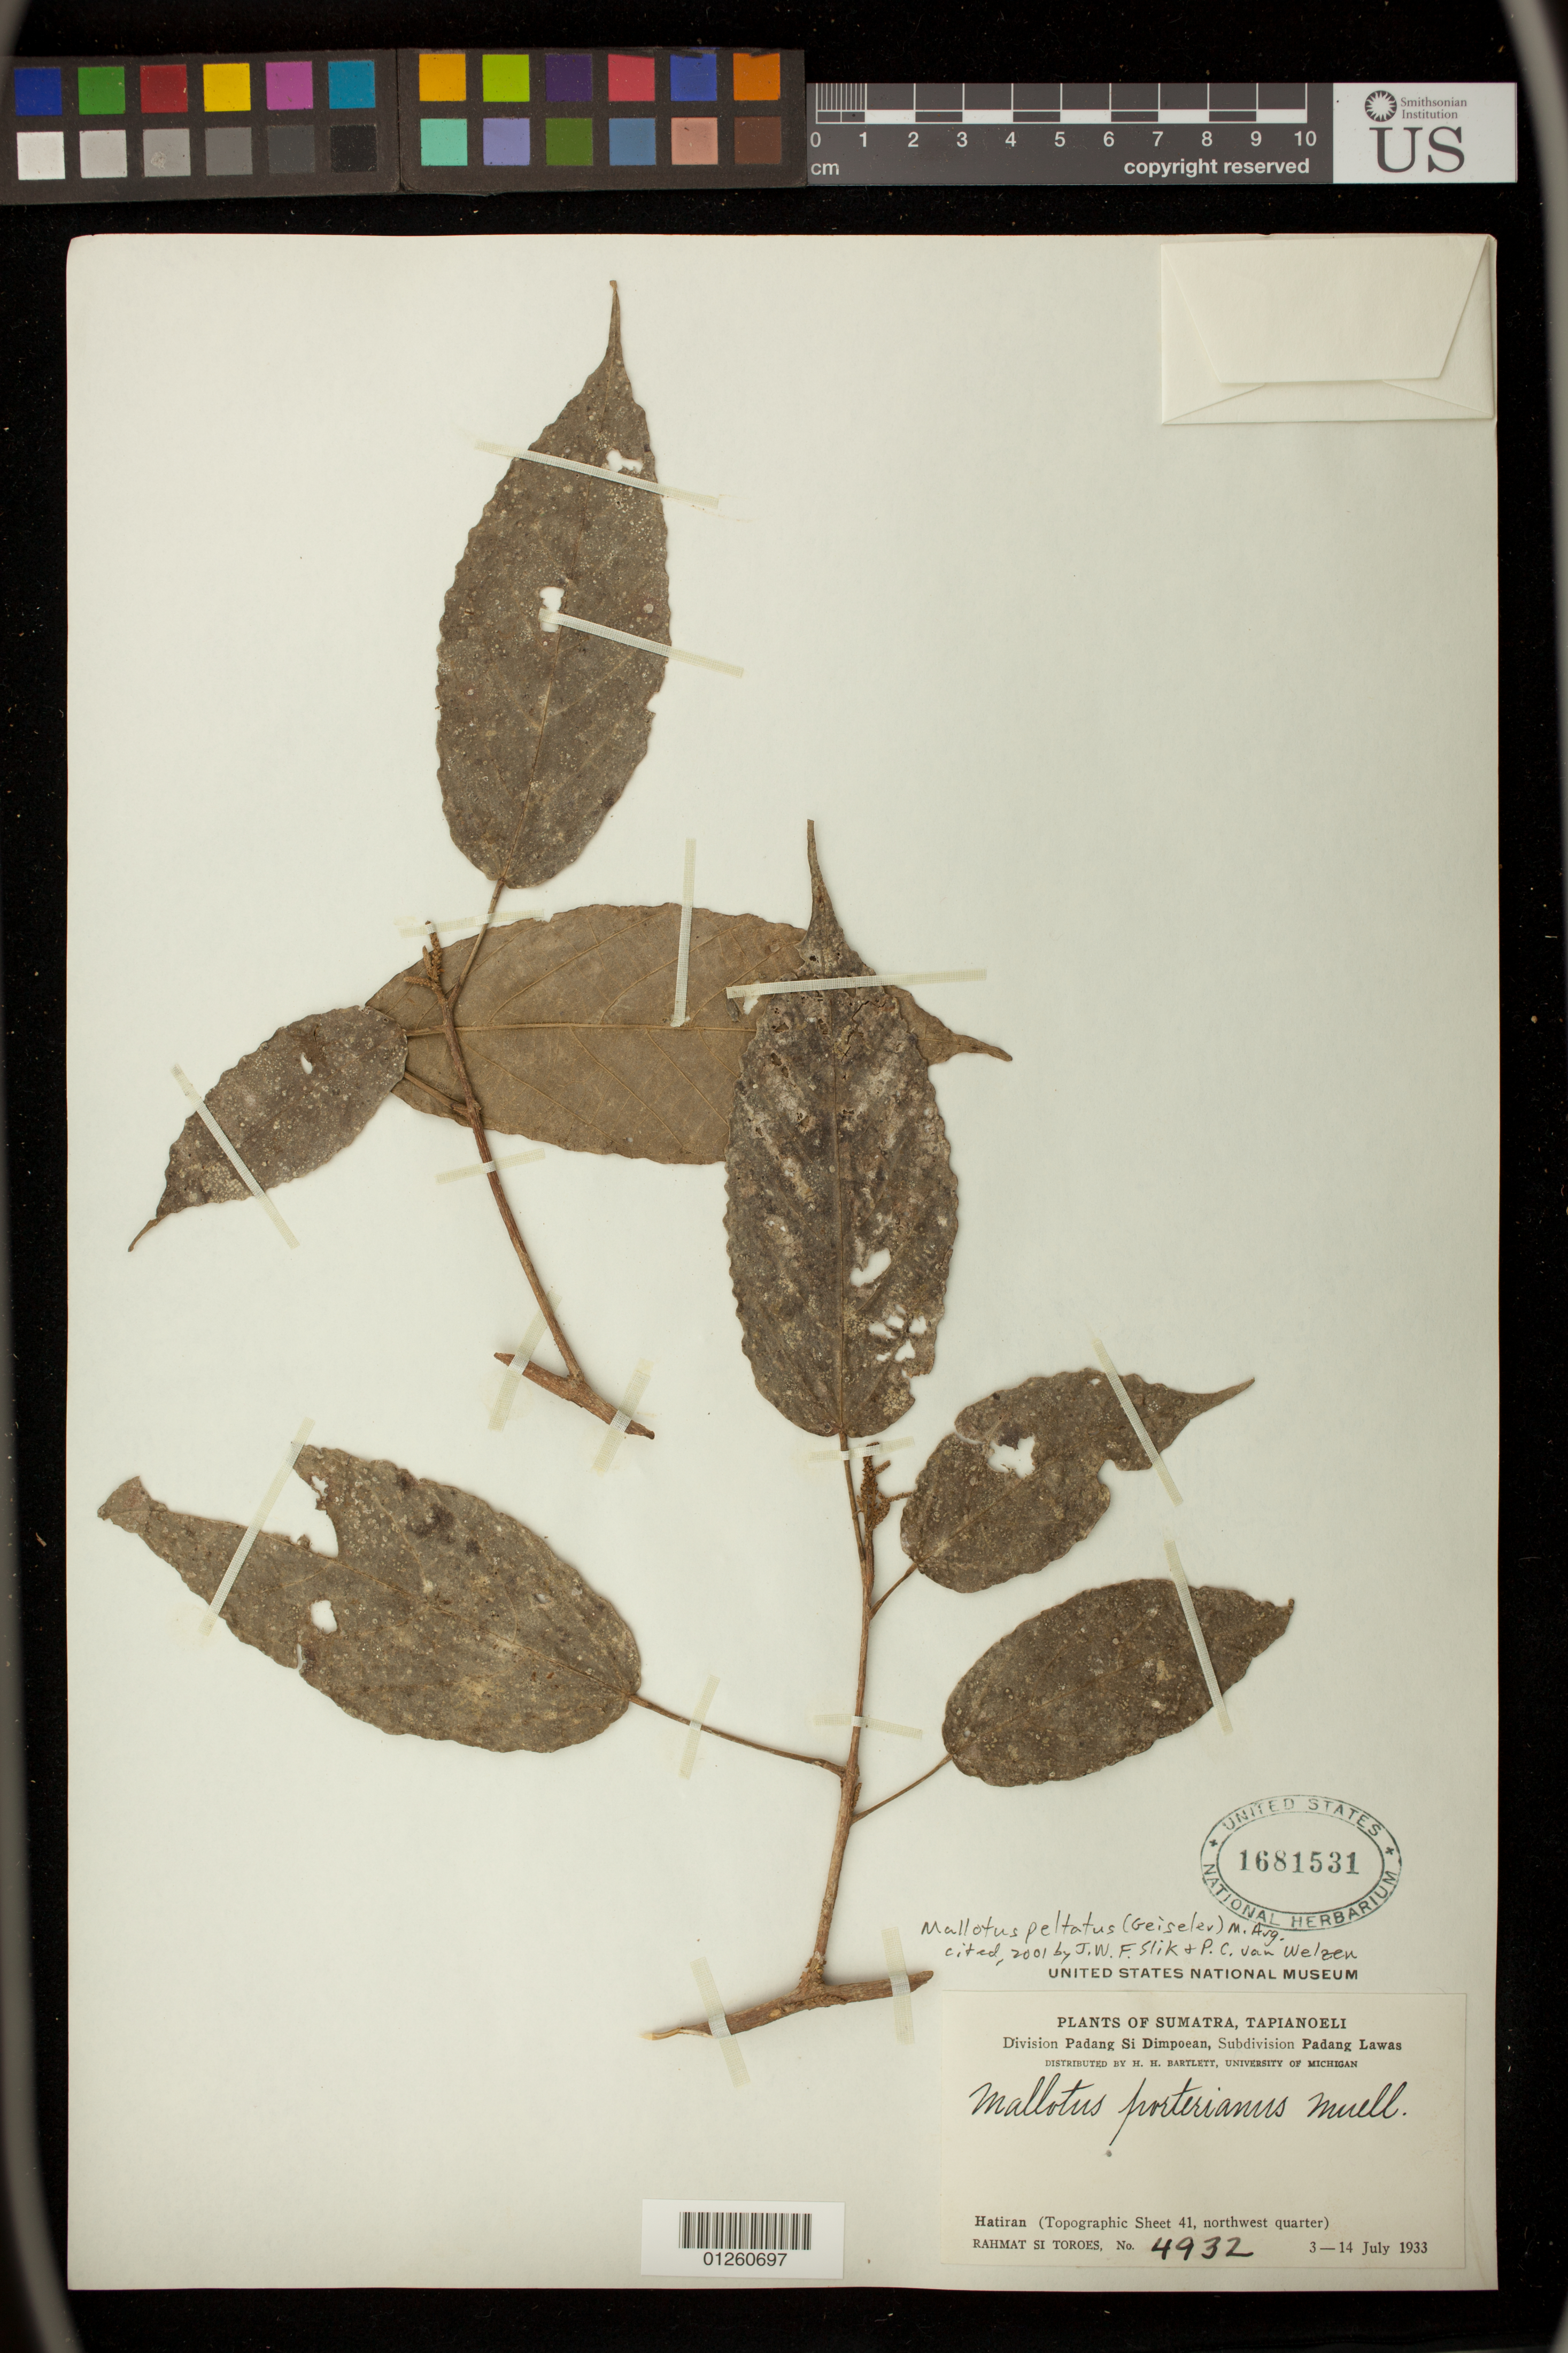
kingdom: Plantae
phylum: Tracheophyta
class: Magnoliopsida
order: Malpighiales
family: Euphorbiaceae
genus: Mallotus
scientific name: Mallotus peltatus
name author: (Geiseler) Müll. Arg.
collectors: Rahmat Si Boeea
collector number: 4932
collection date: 1933-07-03/1933-07-14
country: Indonesia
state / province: Sumatra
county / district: Sumatera Utara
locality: Tapianoeli. Division Padang Si Dimpoean, Subdivision Padang Lawas. Hatiran (Topographic Sheet 41, northwest quarter)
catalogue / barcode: US 1681531